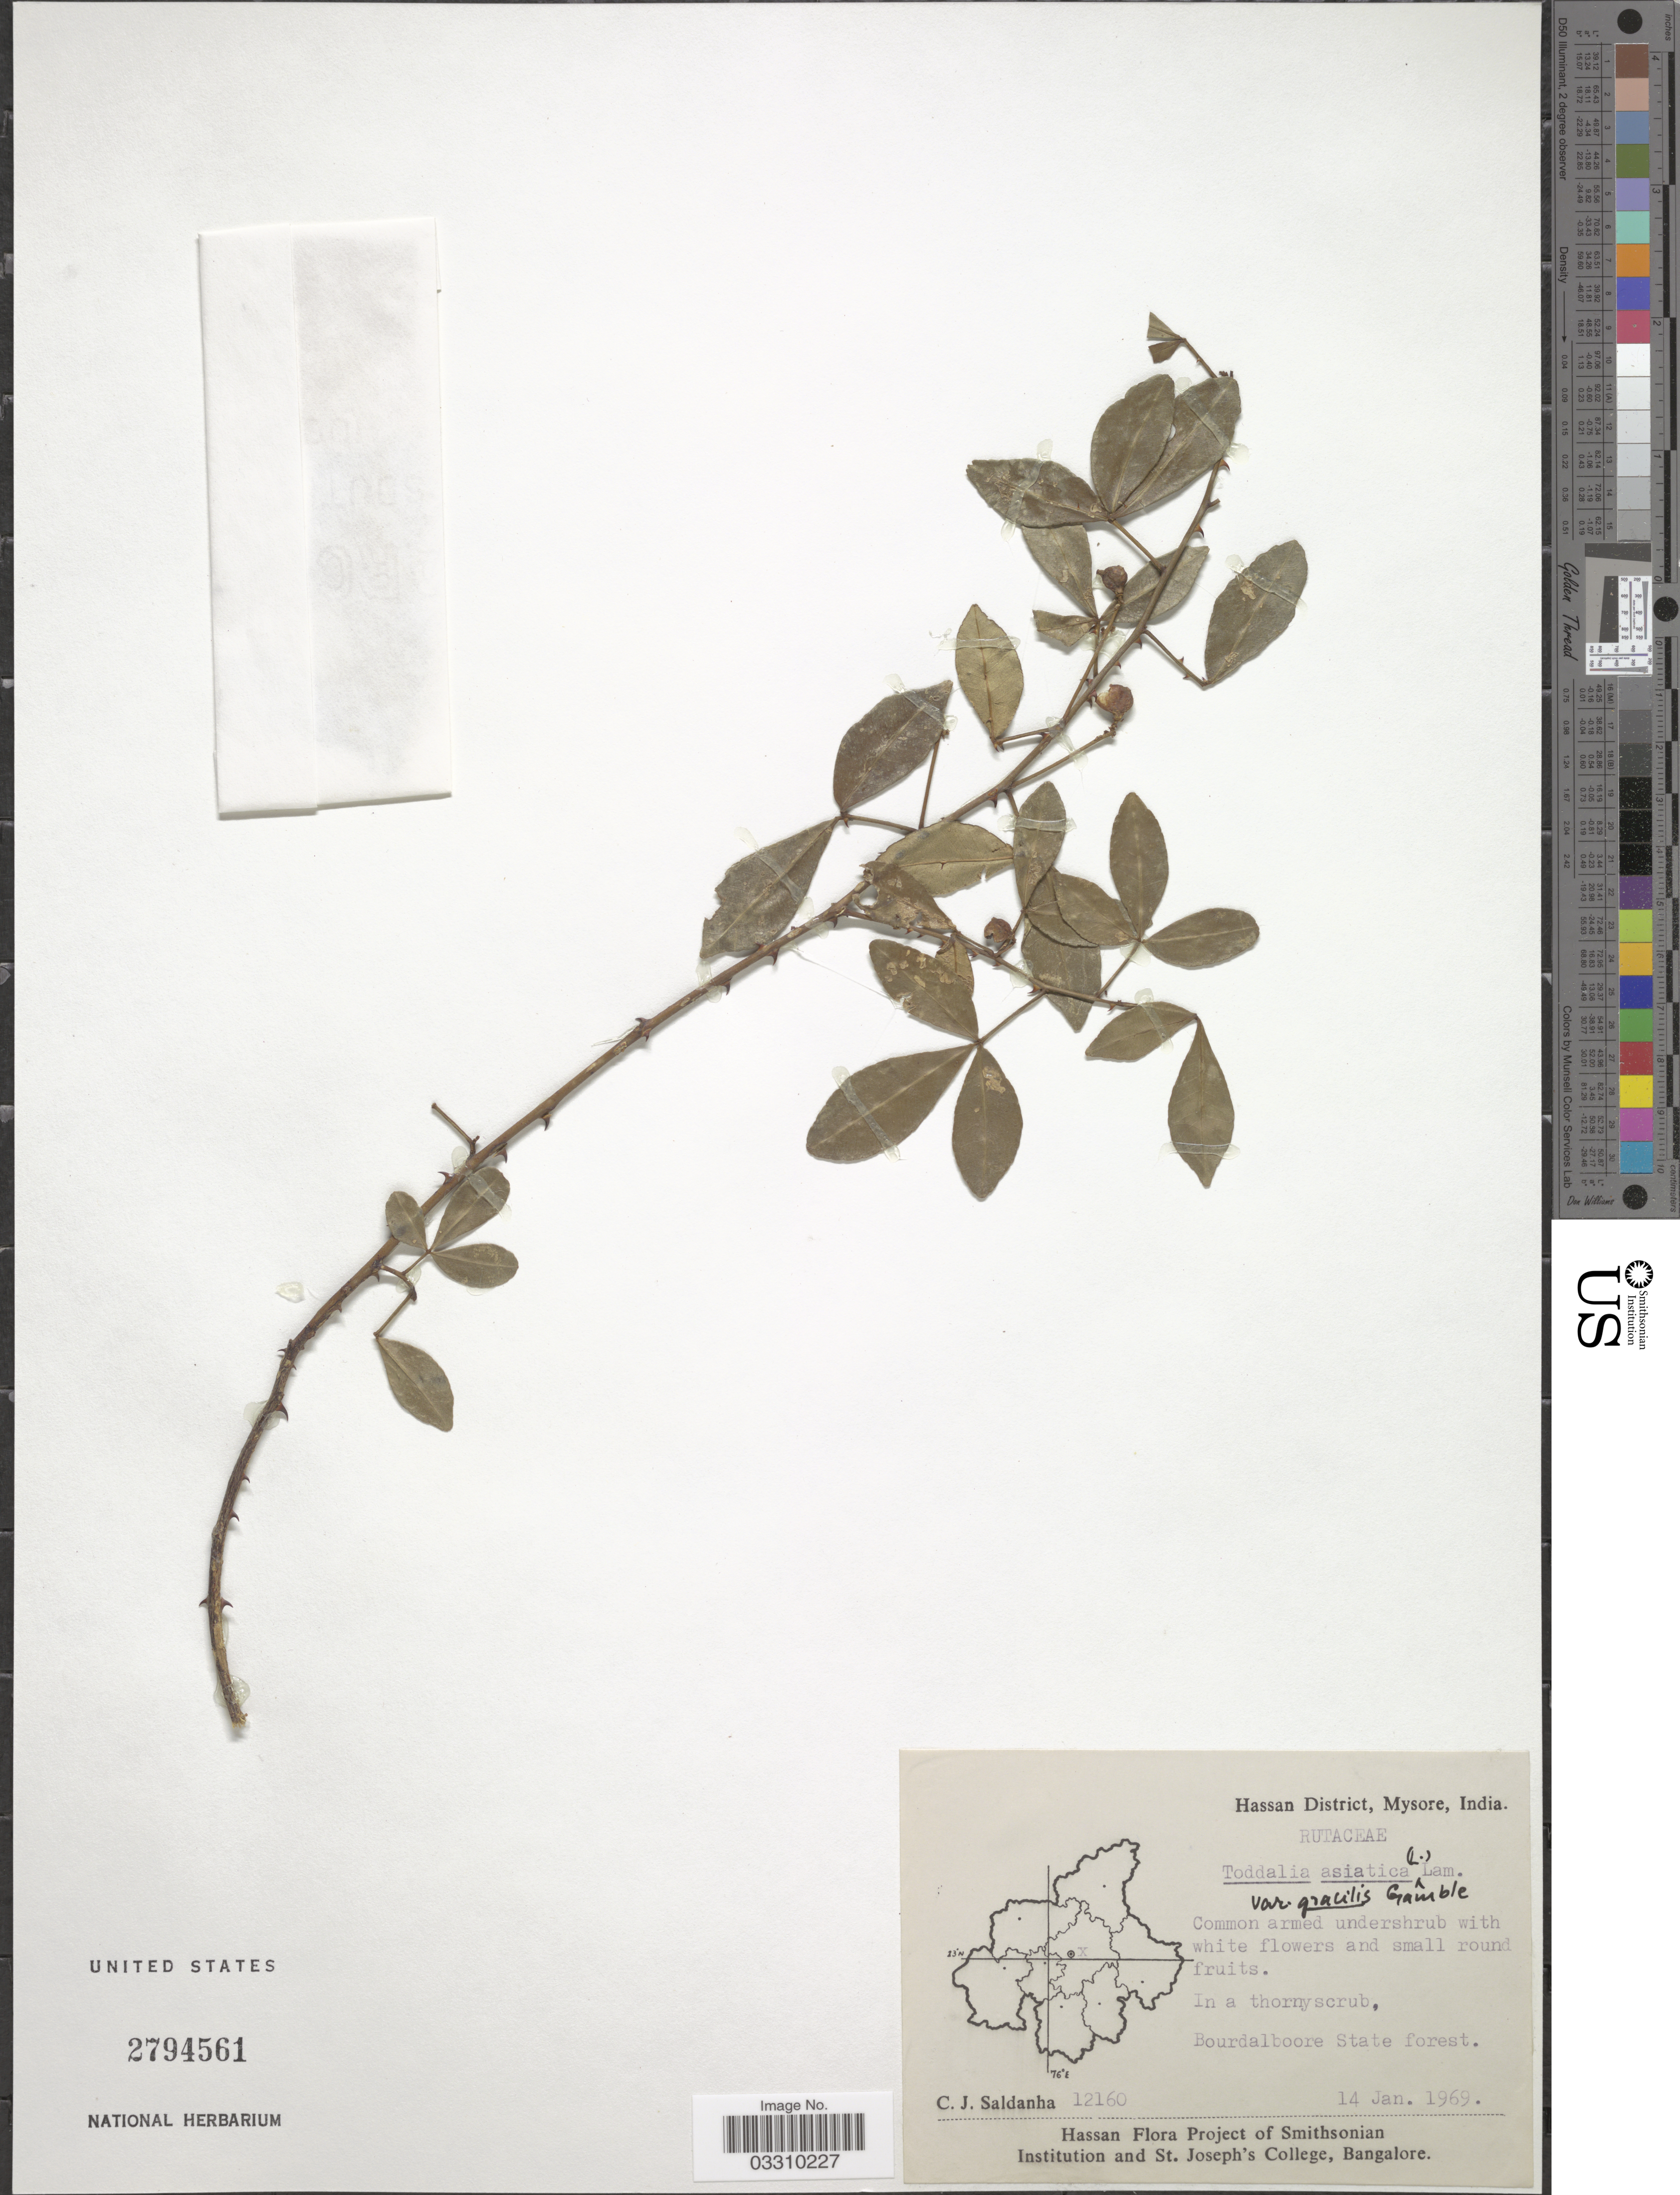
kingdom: Plantae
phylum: Tracheophyta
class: Magnoliopsida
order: Sapindales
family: Rutaceae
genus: Zanthoxylum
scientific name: Zanthoxylum asiaticum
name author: (L.) Appelhans et al.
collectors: C. J. Saldanha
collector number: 12160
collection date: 1969-01-14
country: India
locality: Hassan District, Mysore. Bourdalboore State forest.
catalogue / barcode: US 2794561